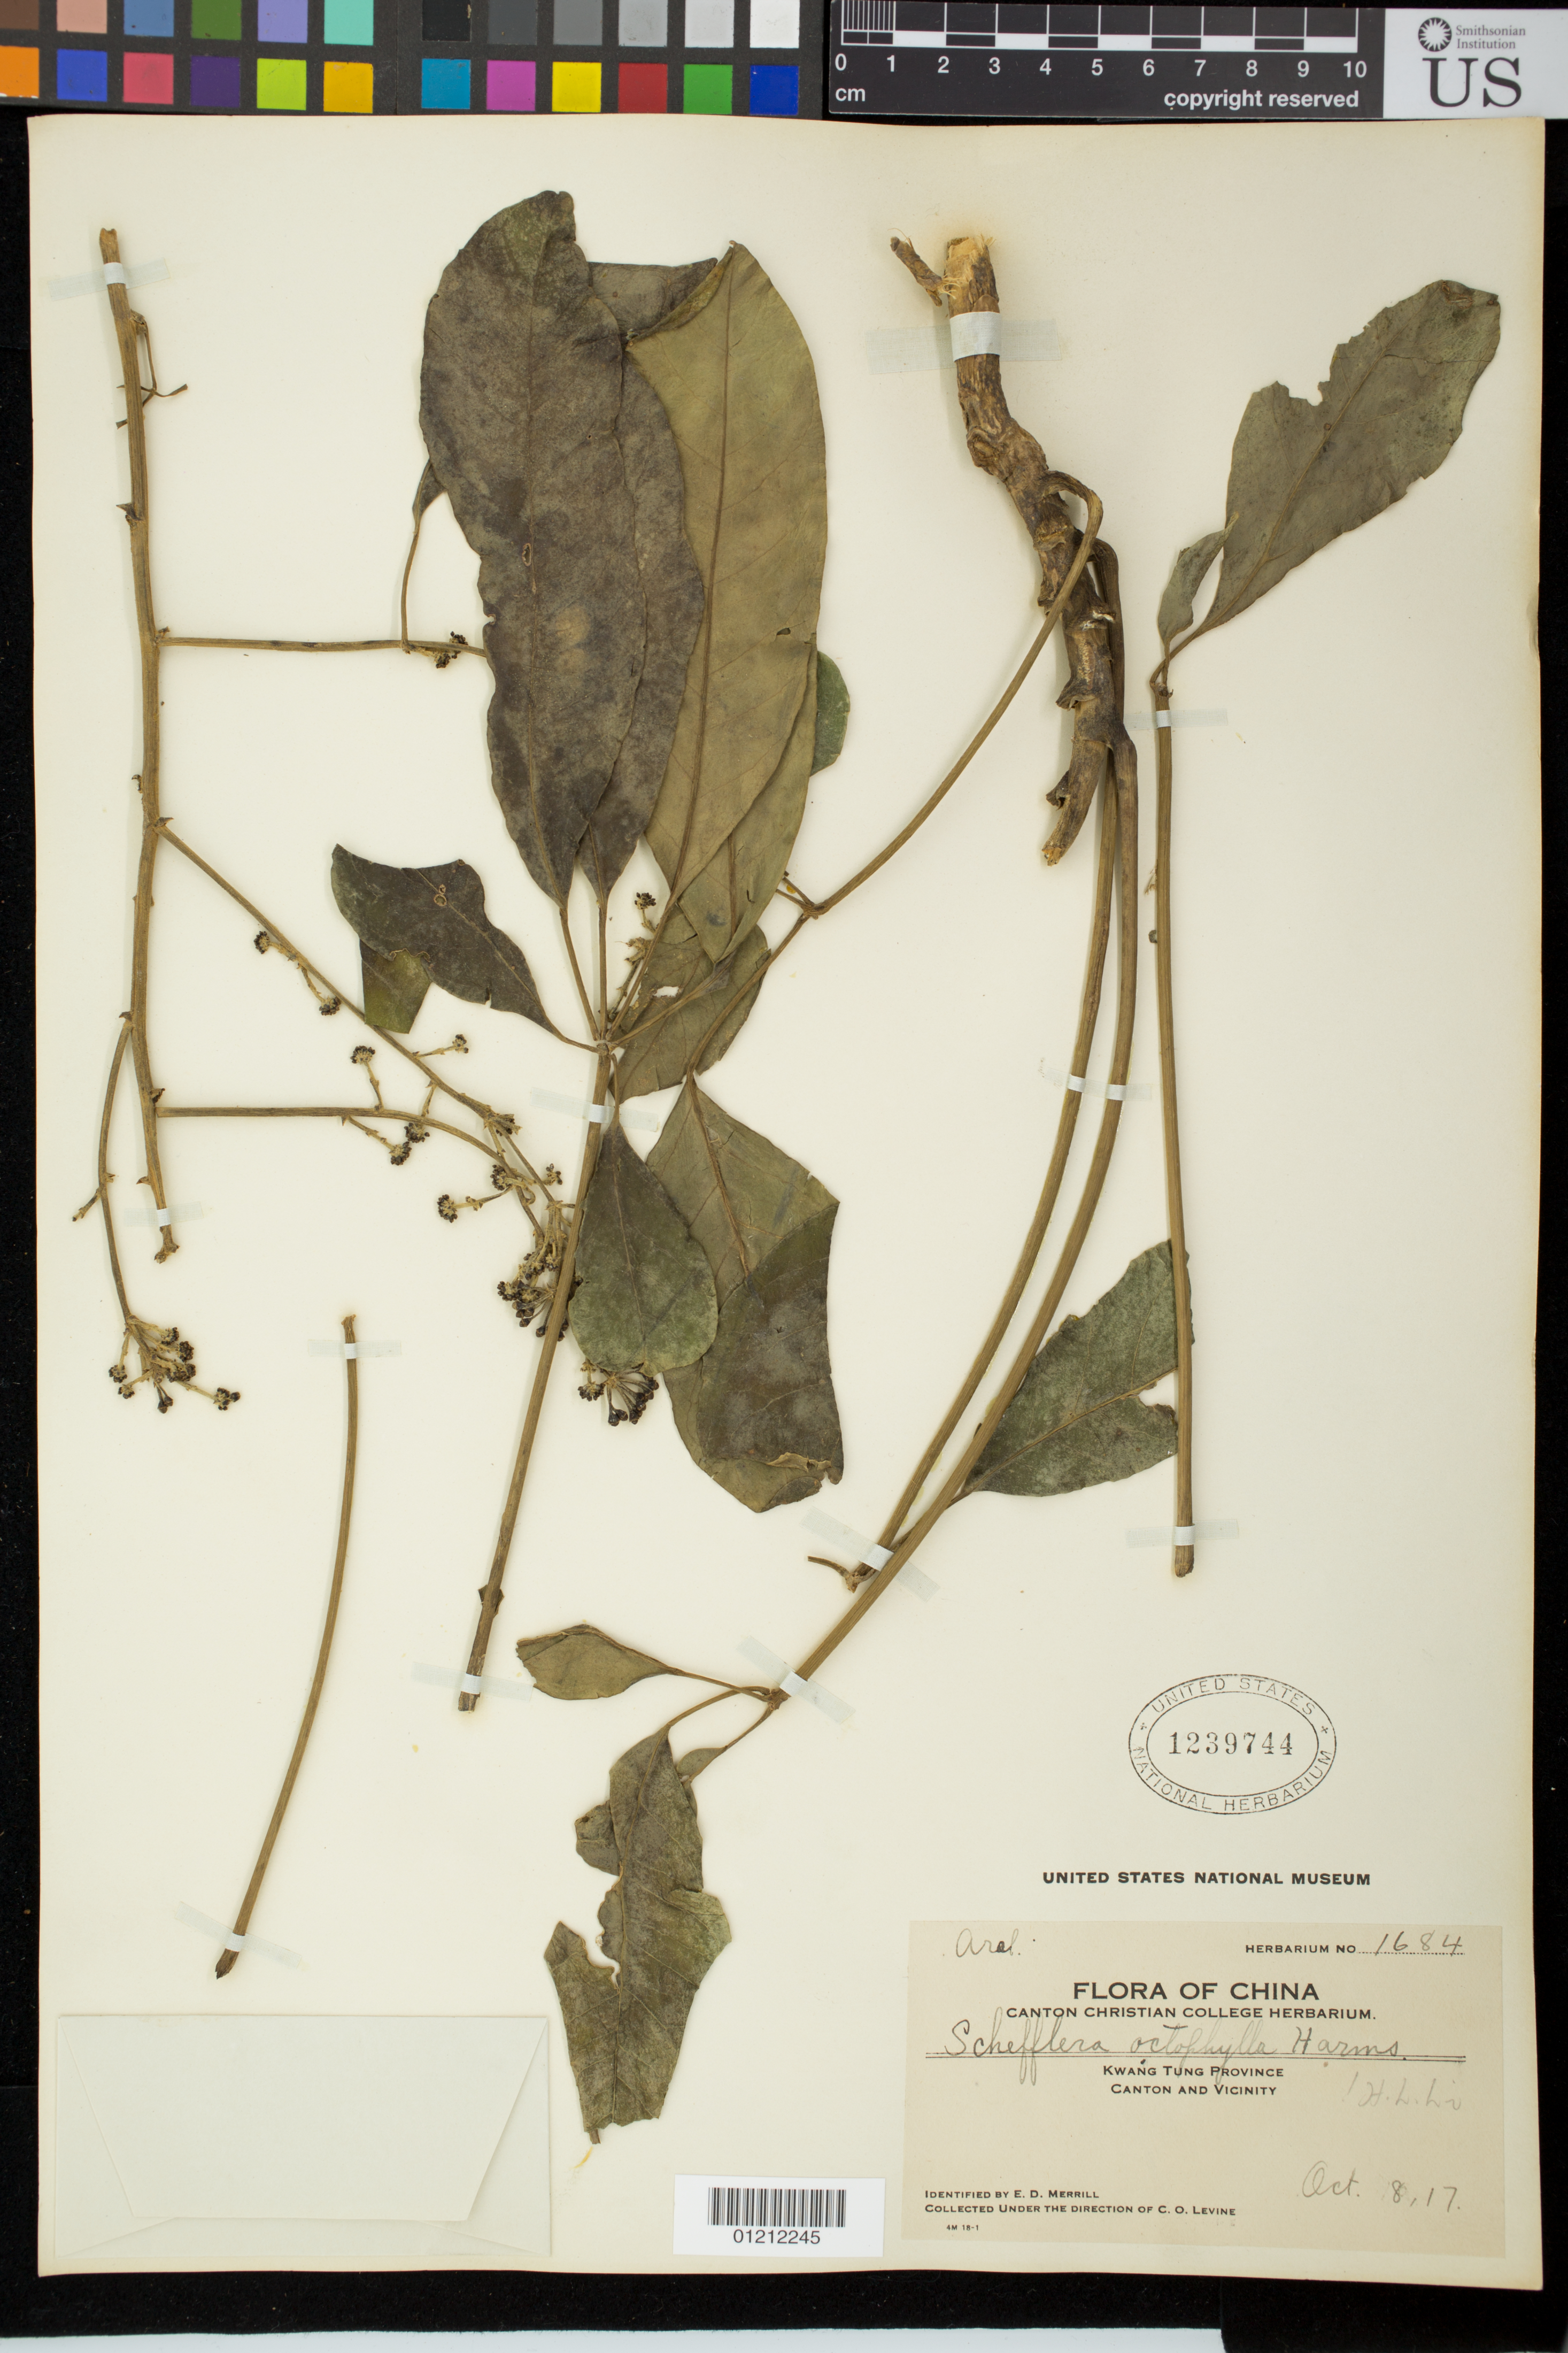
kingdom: Plantae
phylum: Tracheophyta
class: Magnoliopsida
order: Apiales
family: Araliaceae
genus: Schefflera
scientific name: Schefflera heptaphylla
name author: (L.) Frodin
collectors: C. O. Levine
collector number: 1684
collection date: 1917-10-08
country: China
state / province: Guangdong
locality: Canton and Vicinity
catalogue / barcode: US 1239744